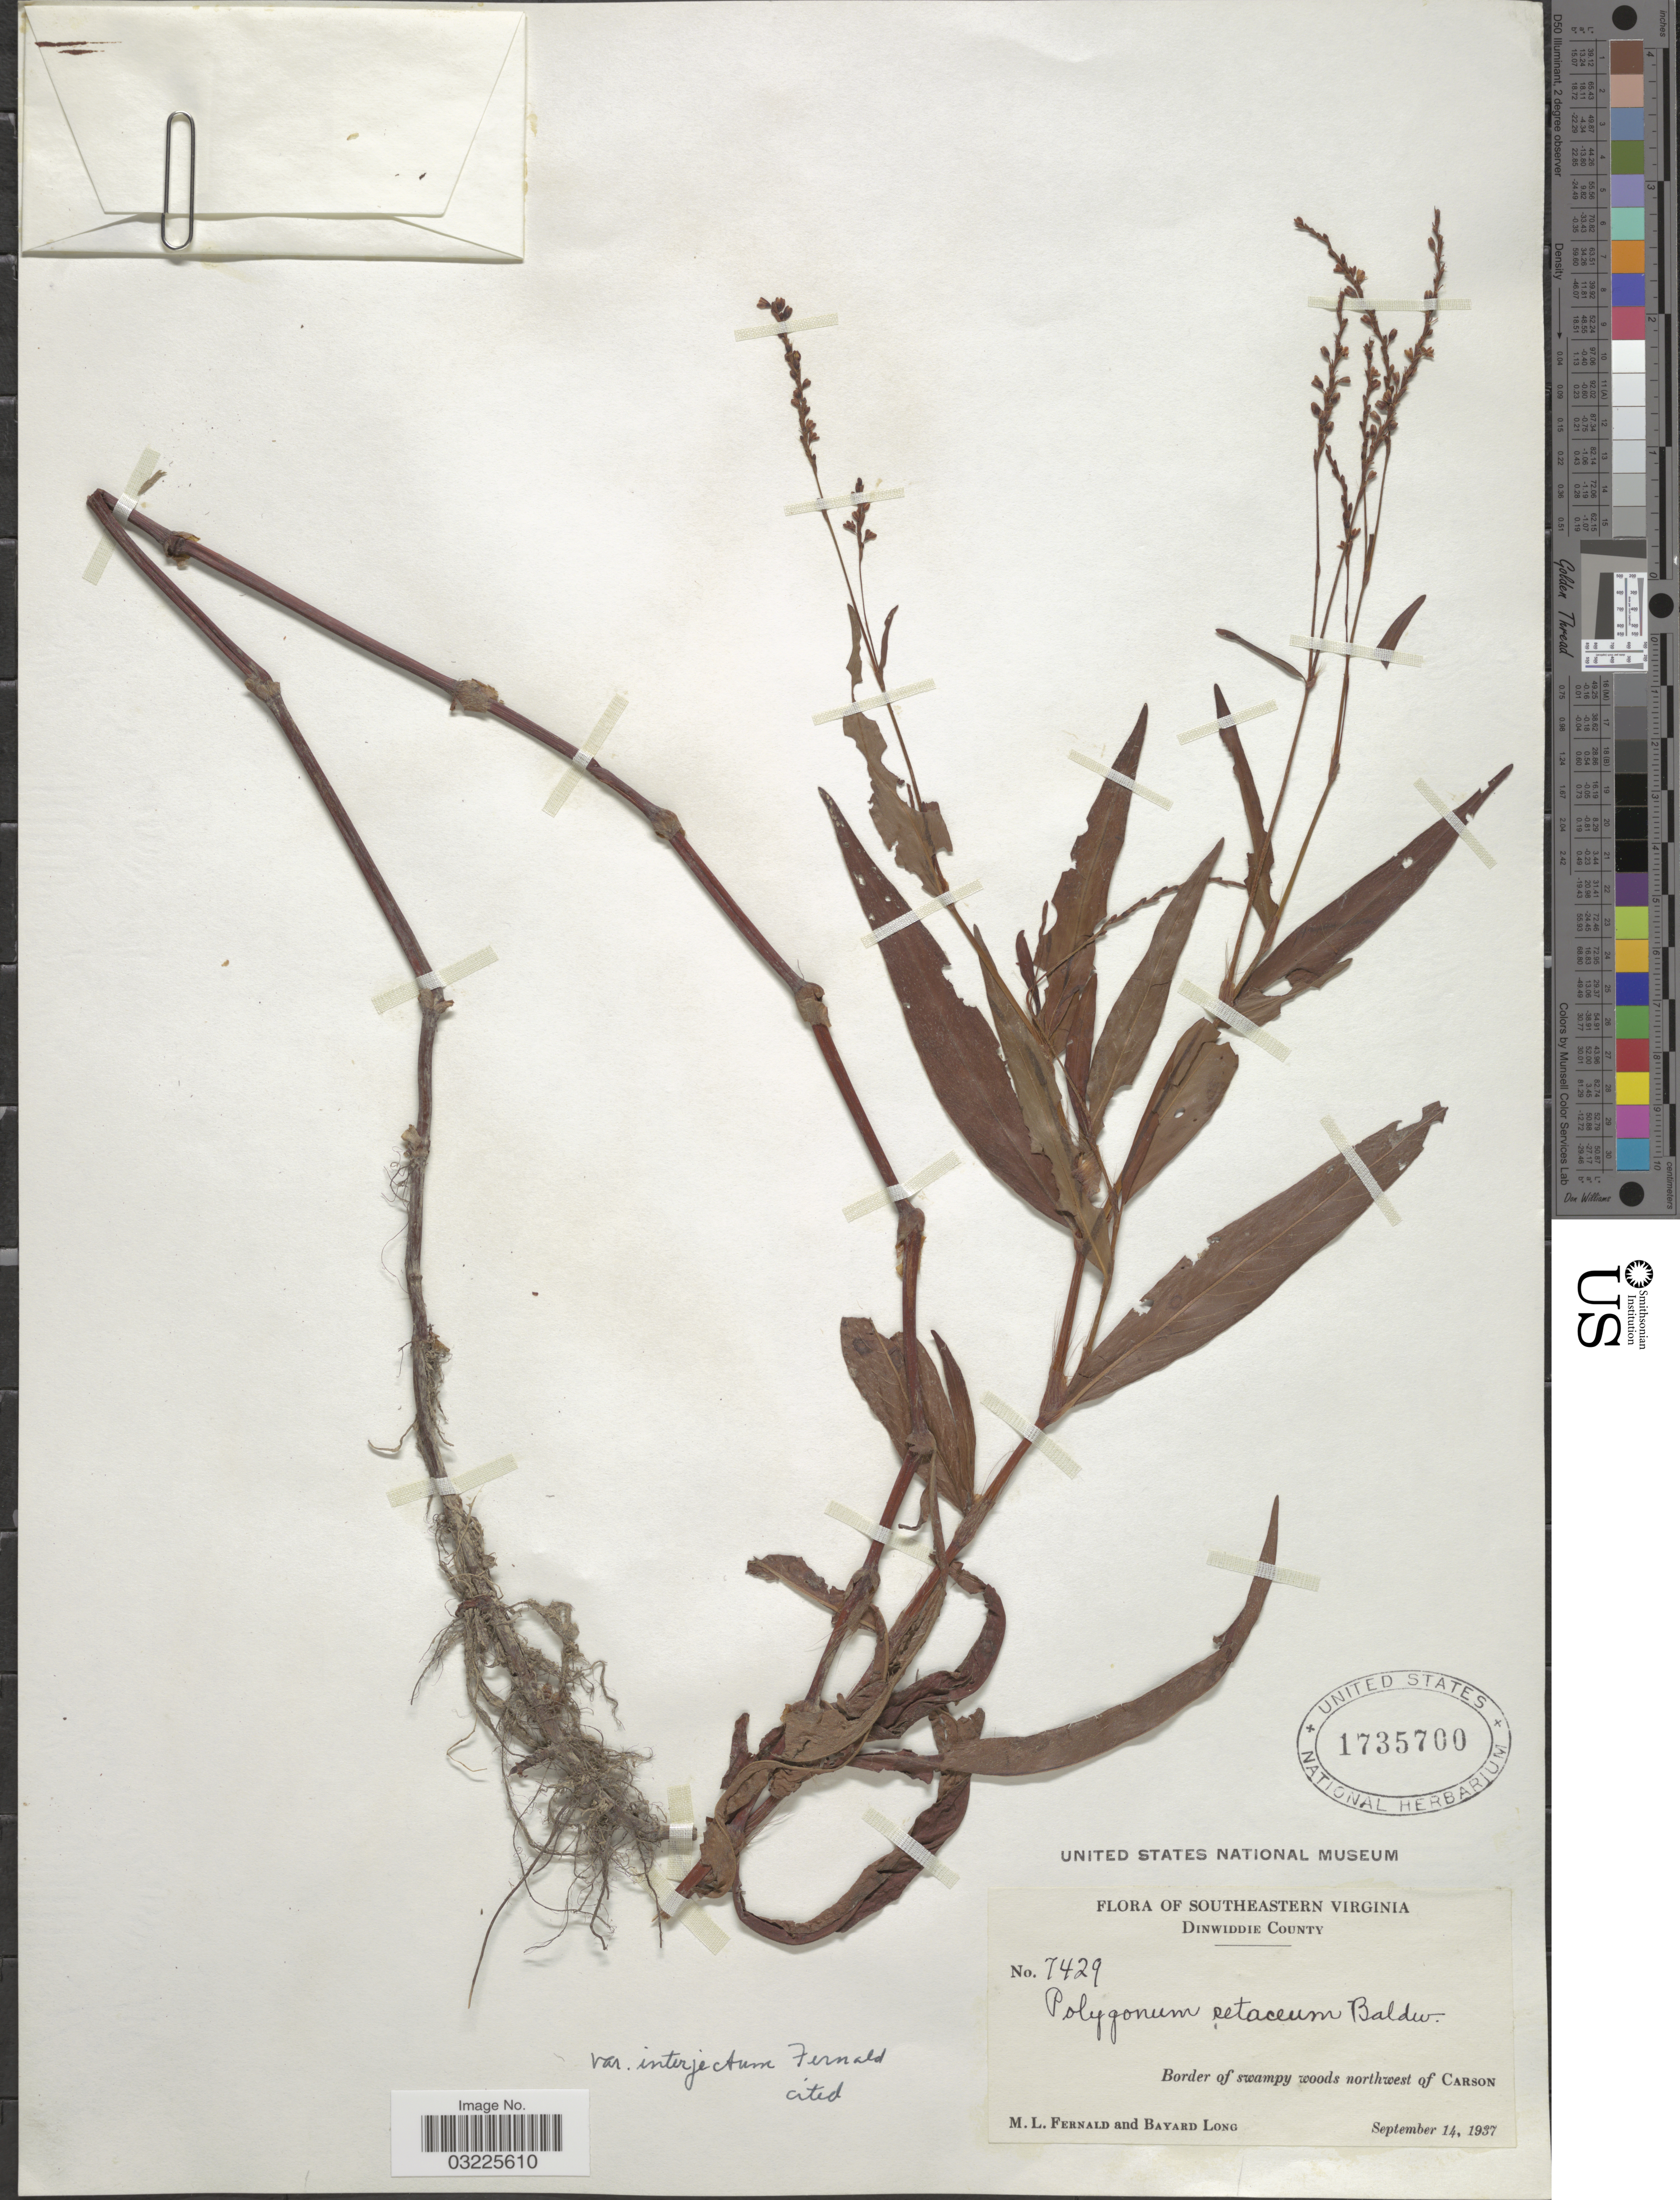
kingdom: Plantae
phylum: Tracheophyta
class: Magnoliopsida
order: Caryophyllales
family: Polygonaceae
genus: Persicaria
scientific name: Persicaria setacea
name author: Small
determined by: Atha, D. E.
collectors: M. L. Fernald & B. Long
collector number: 7429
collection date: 1937-09-14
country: United States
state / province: Virginia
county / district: Dinwiddie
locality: Southeastern Virginia. Dinwiddie County. Border of swampy woods northwest of Carson.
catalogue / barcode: US 1735700